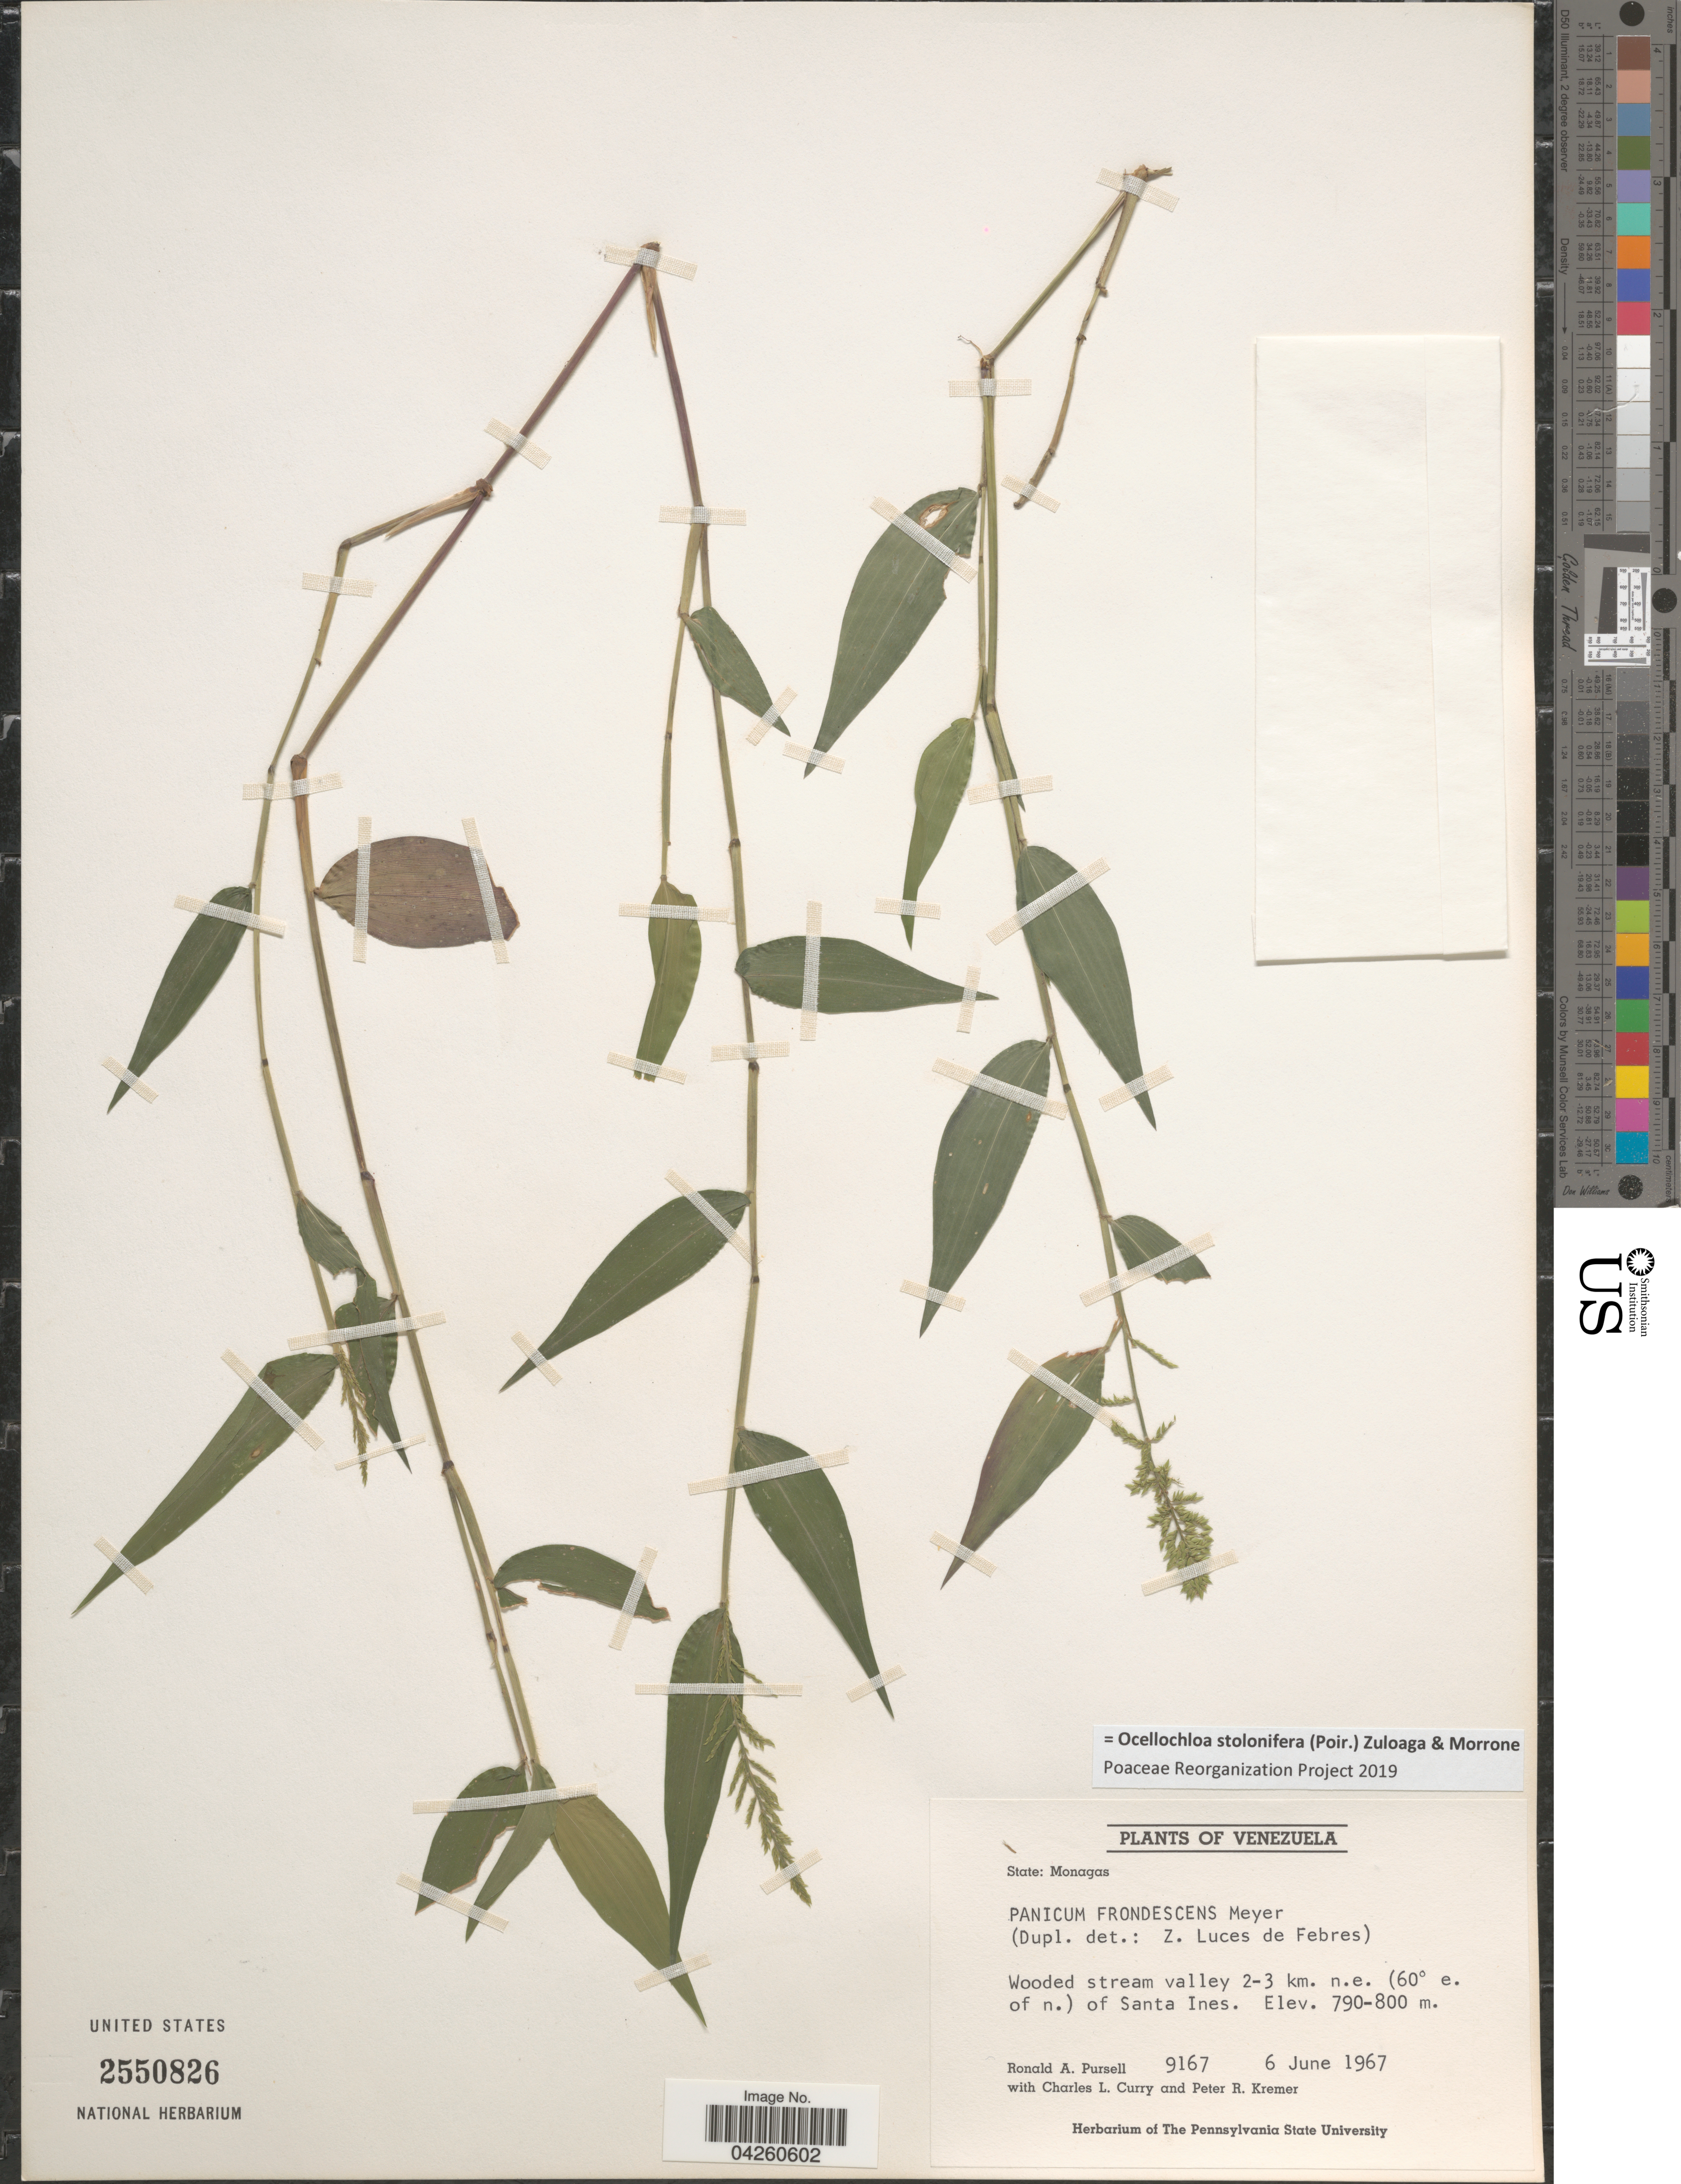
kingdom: Plantae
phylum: Tracheophyta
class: Liliopsida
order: Poales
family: Poaceae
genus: Ocellochloa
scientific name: Ocellochloa stolonifera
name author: (Poir.) Zuloaga & Morrone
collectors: R. A. Pursell, C. L. Curry & P. Kremer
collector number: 9167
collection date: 1967-06-06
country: Venezuela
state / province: Monagas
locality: Wooded stream valley 2-3 km. n.e. (60° e. of n.) of Santa Ines.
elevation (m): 790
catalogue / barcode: US 2550826